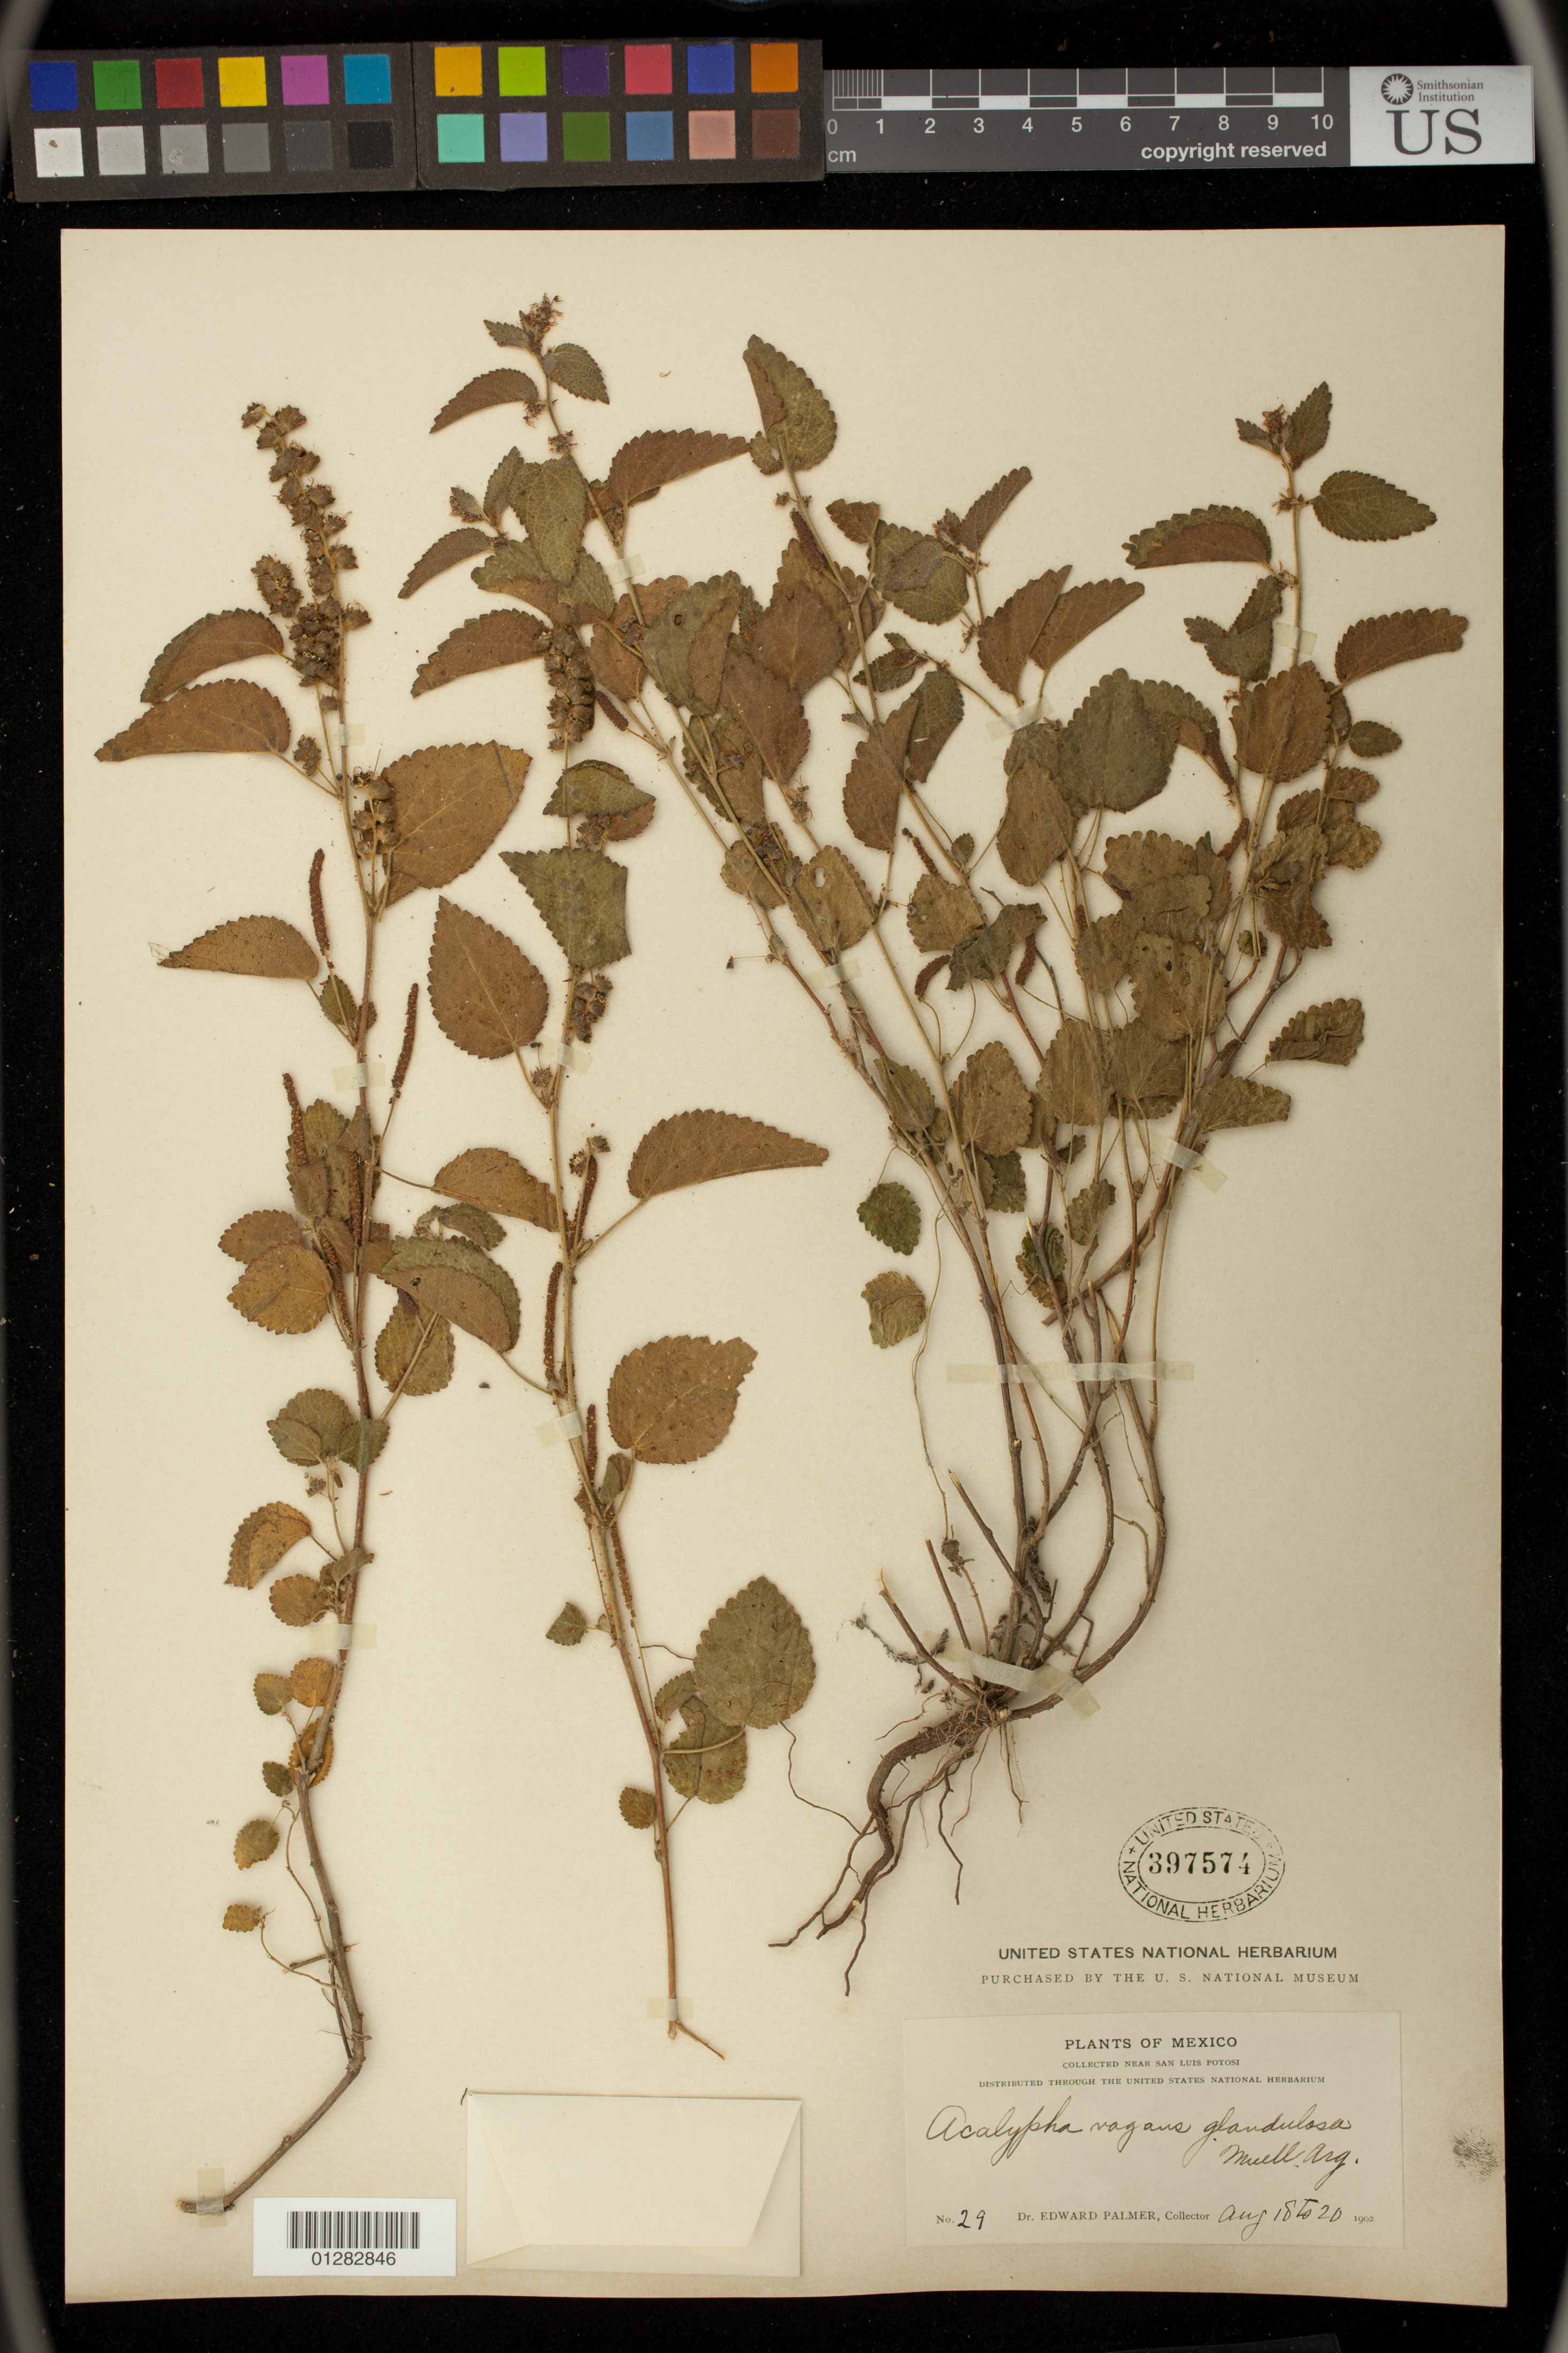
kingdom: Plantae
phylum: Tracheophyta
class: Magnoliopsida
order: Malpighiales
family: Euphorbiaceae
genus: Acalypha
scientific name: Acalypha sp.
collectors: E. Palmer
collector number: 29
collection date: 1902-08-18/1902-08-20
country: Mexico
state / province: San Luis Potosi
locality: near San Luis Potosi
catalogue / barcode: US 397574